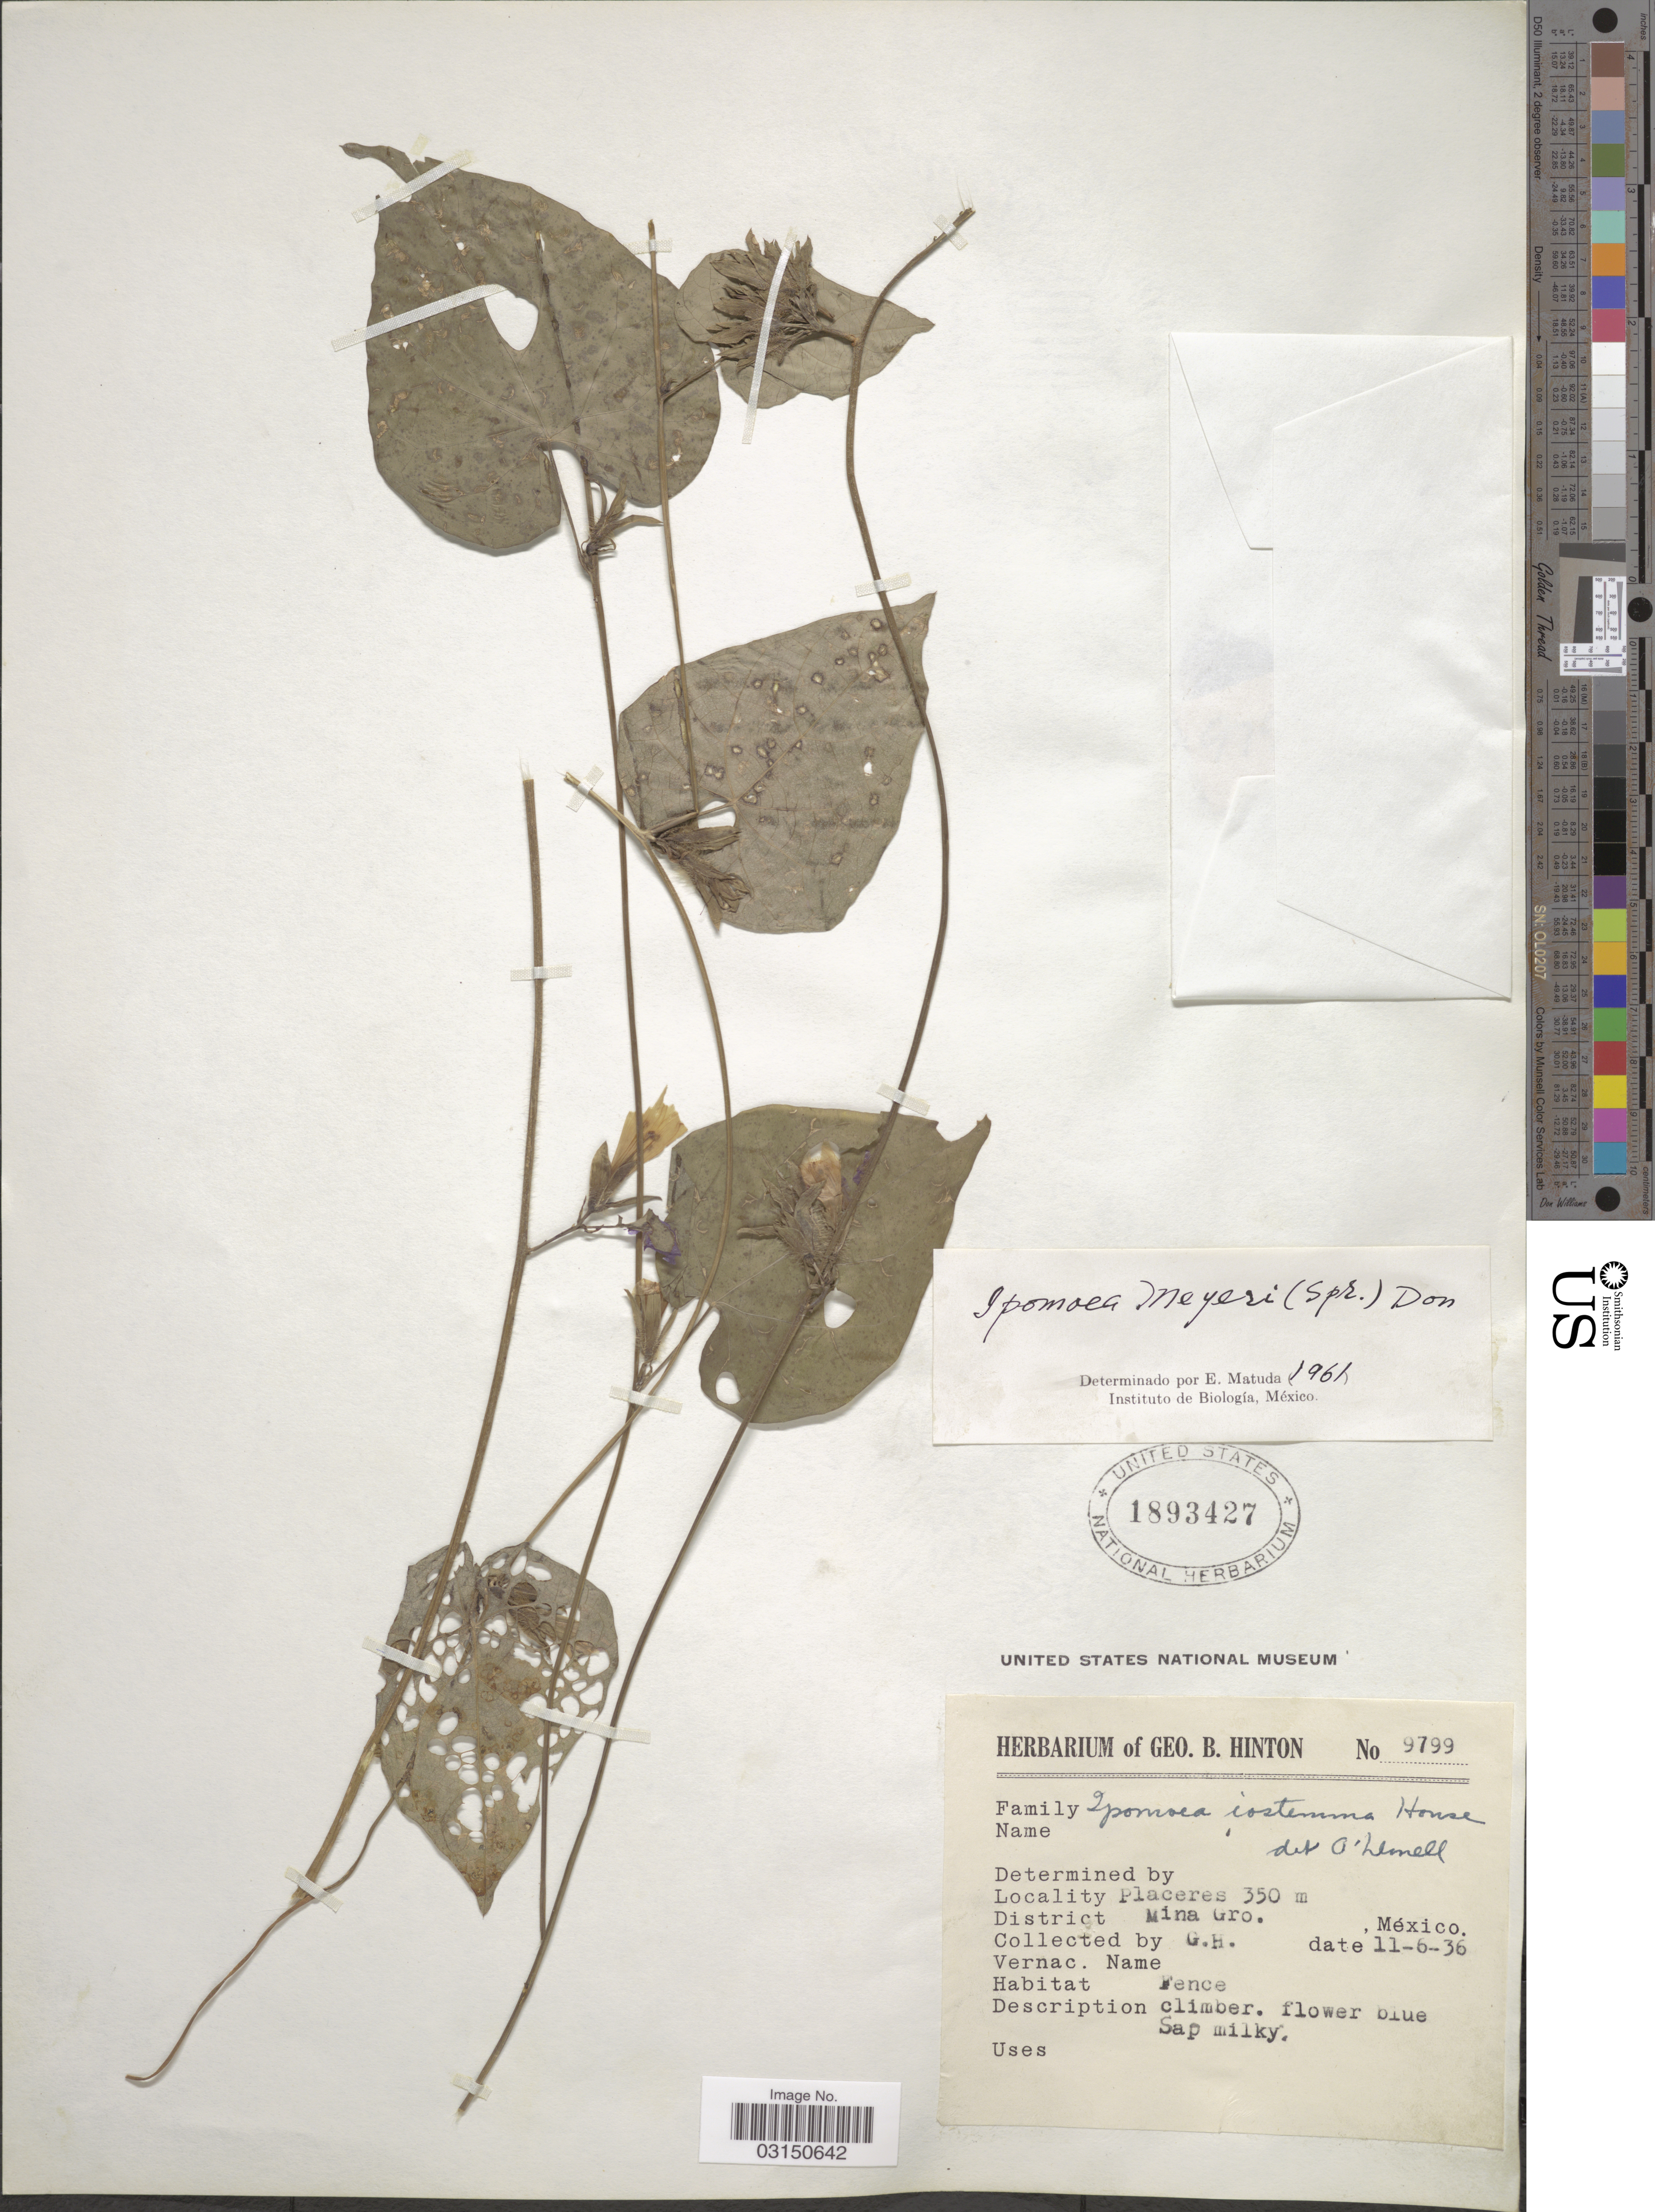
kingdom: Plantae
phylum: Tracheophyta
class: Magnoliopsida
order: Solanales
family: Convolvulaceae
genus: Ipomoea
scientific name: Ipomoea meyeri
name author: (Spreng.) G. Don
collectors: G. B. Hinton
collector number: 9799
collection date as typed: Transcribed d/m/y: 11/6/36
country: Mexico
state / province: Guerrero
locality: Placeres. District Mina.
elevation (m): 350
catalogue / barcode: US 1893427